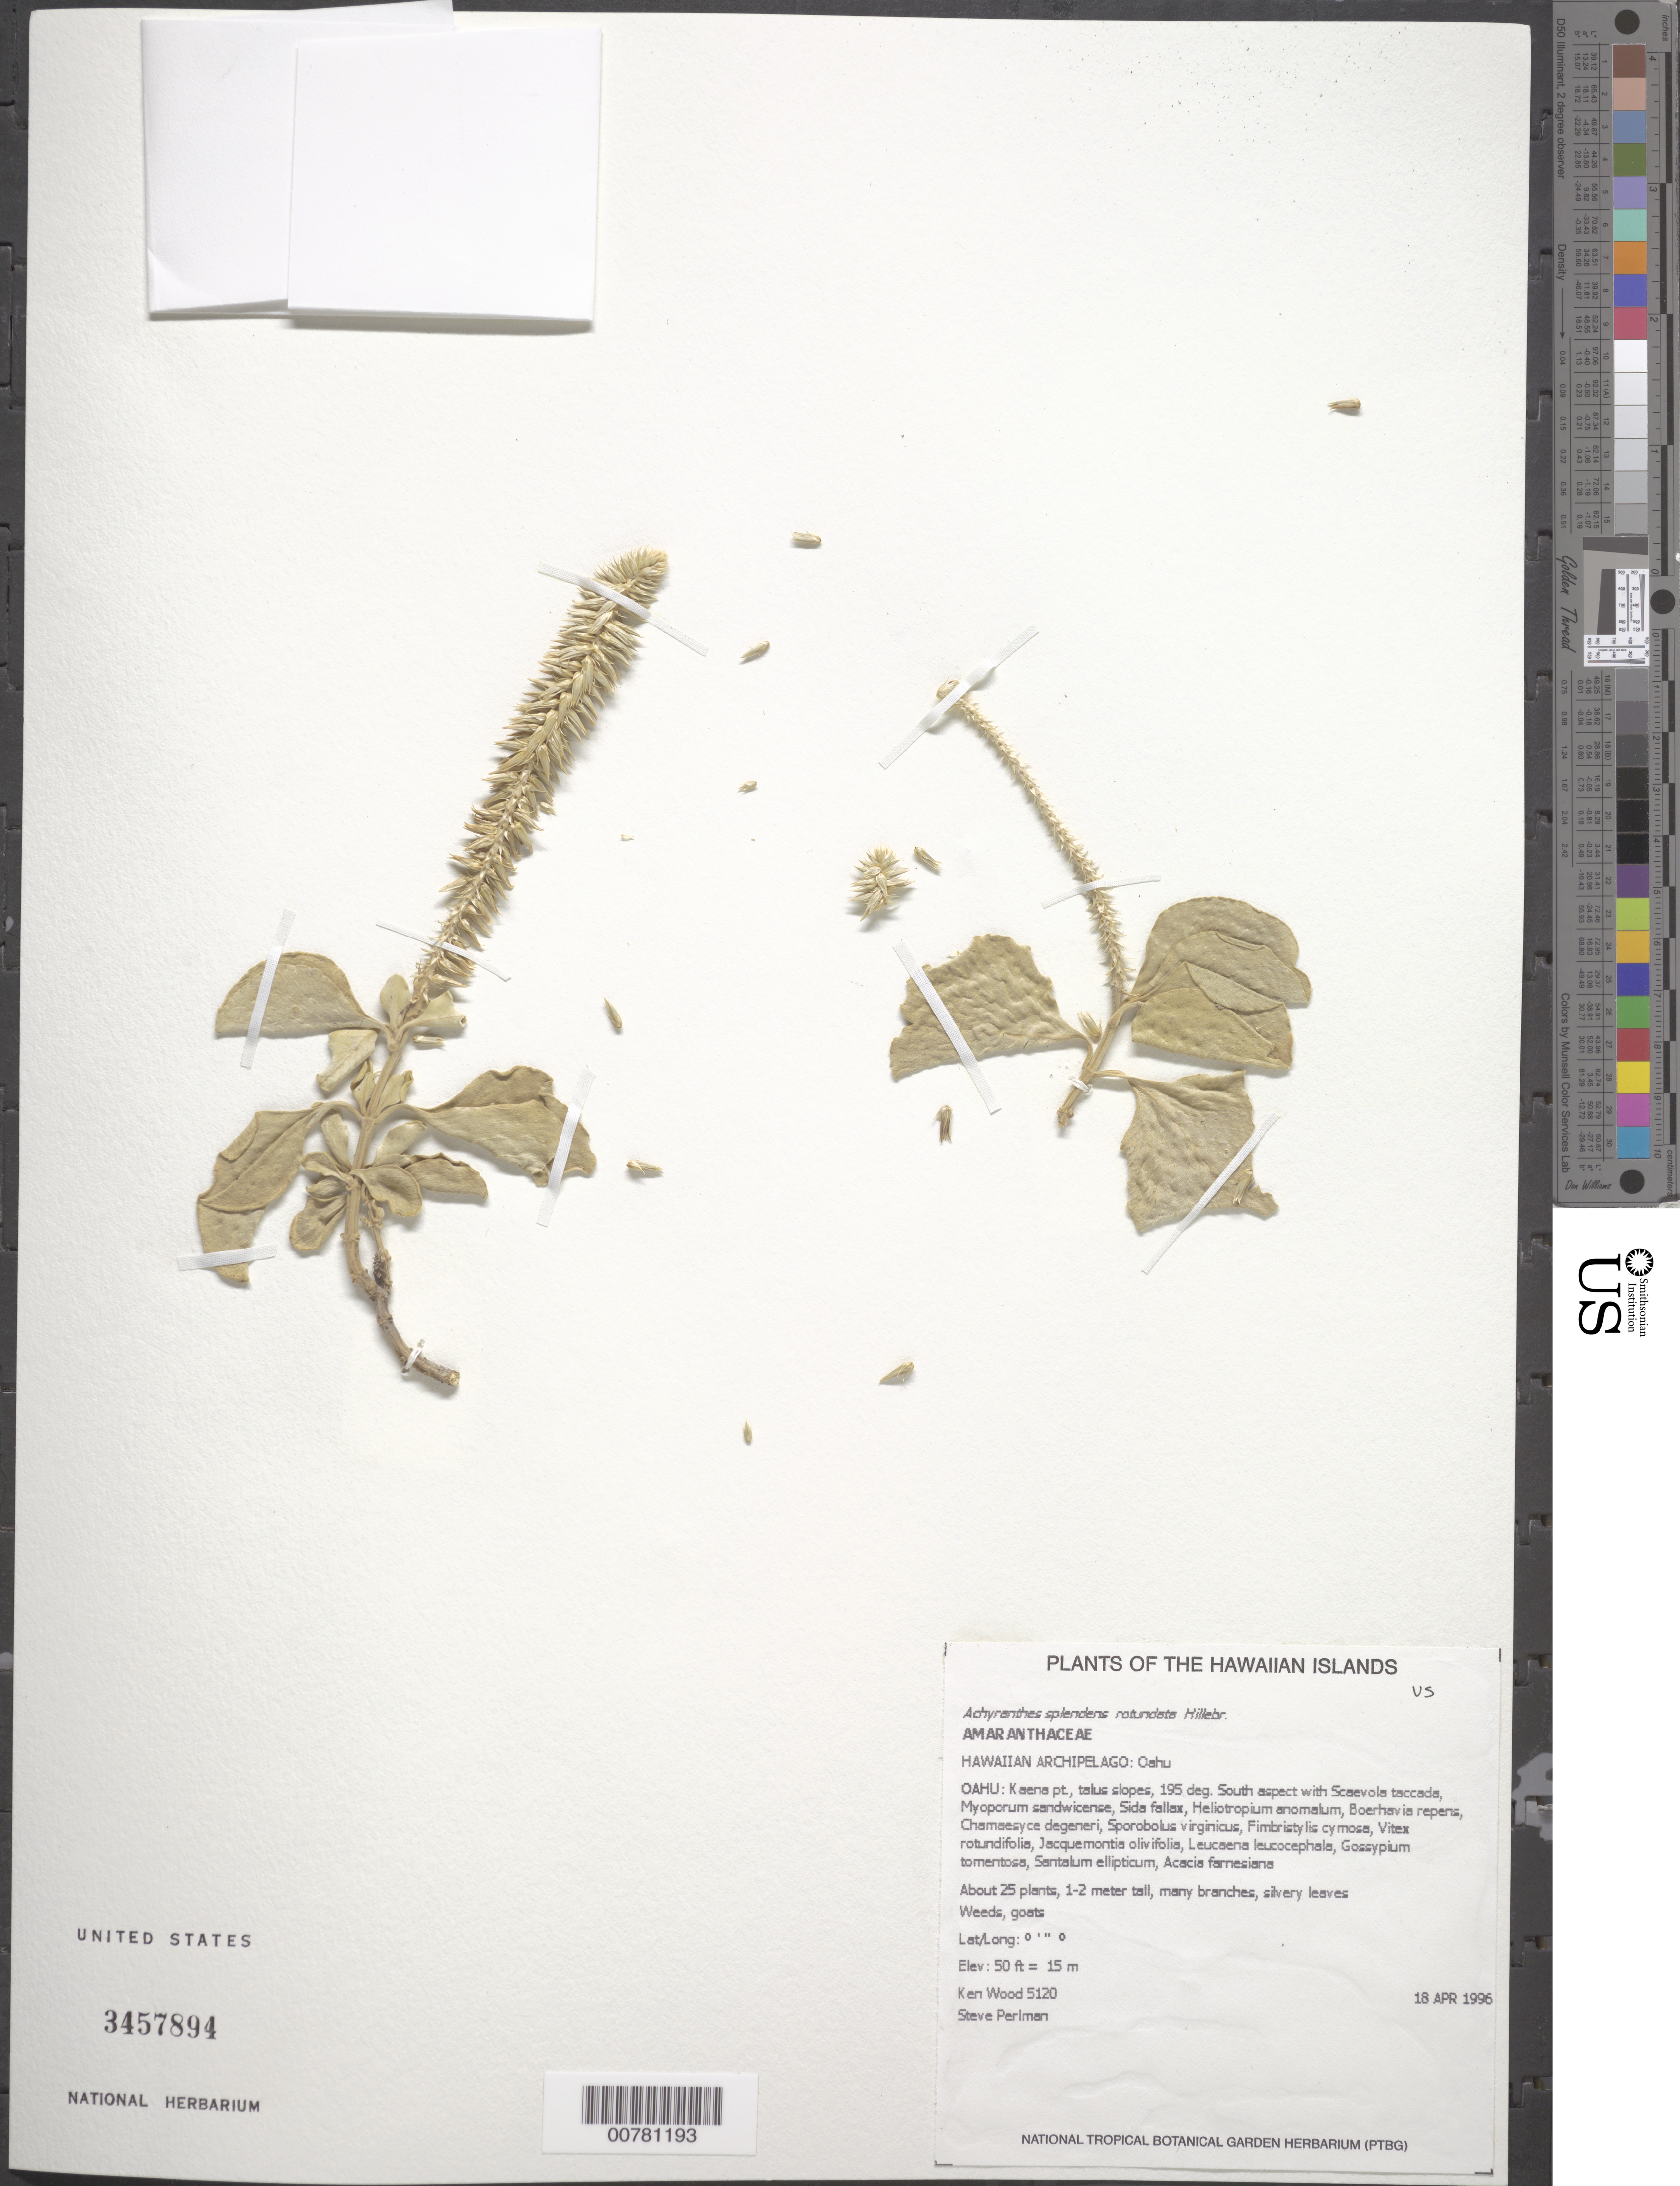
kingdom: Plantae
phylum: Tracheophyta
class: Magnoliopsida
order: Caryophyllales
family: Amaranthaceae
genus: Achyranthes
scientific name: Achyranthes splendens var. rotundata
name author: Hillebr.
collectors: K. R. Wood & S. P. Perlman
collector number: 5120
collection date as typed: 18 Apr 1996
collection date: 1996-04-18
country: United States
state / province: Hawaii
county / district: Honolulu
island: Oahu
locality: Kaena point, talus slopes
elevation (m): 15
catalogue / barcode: US 3457894